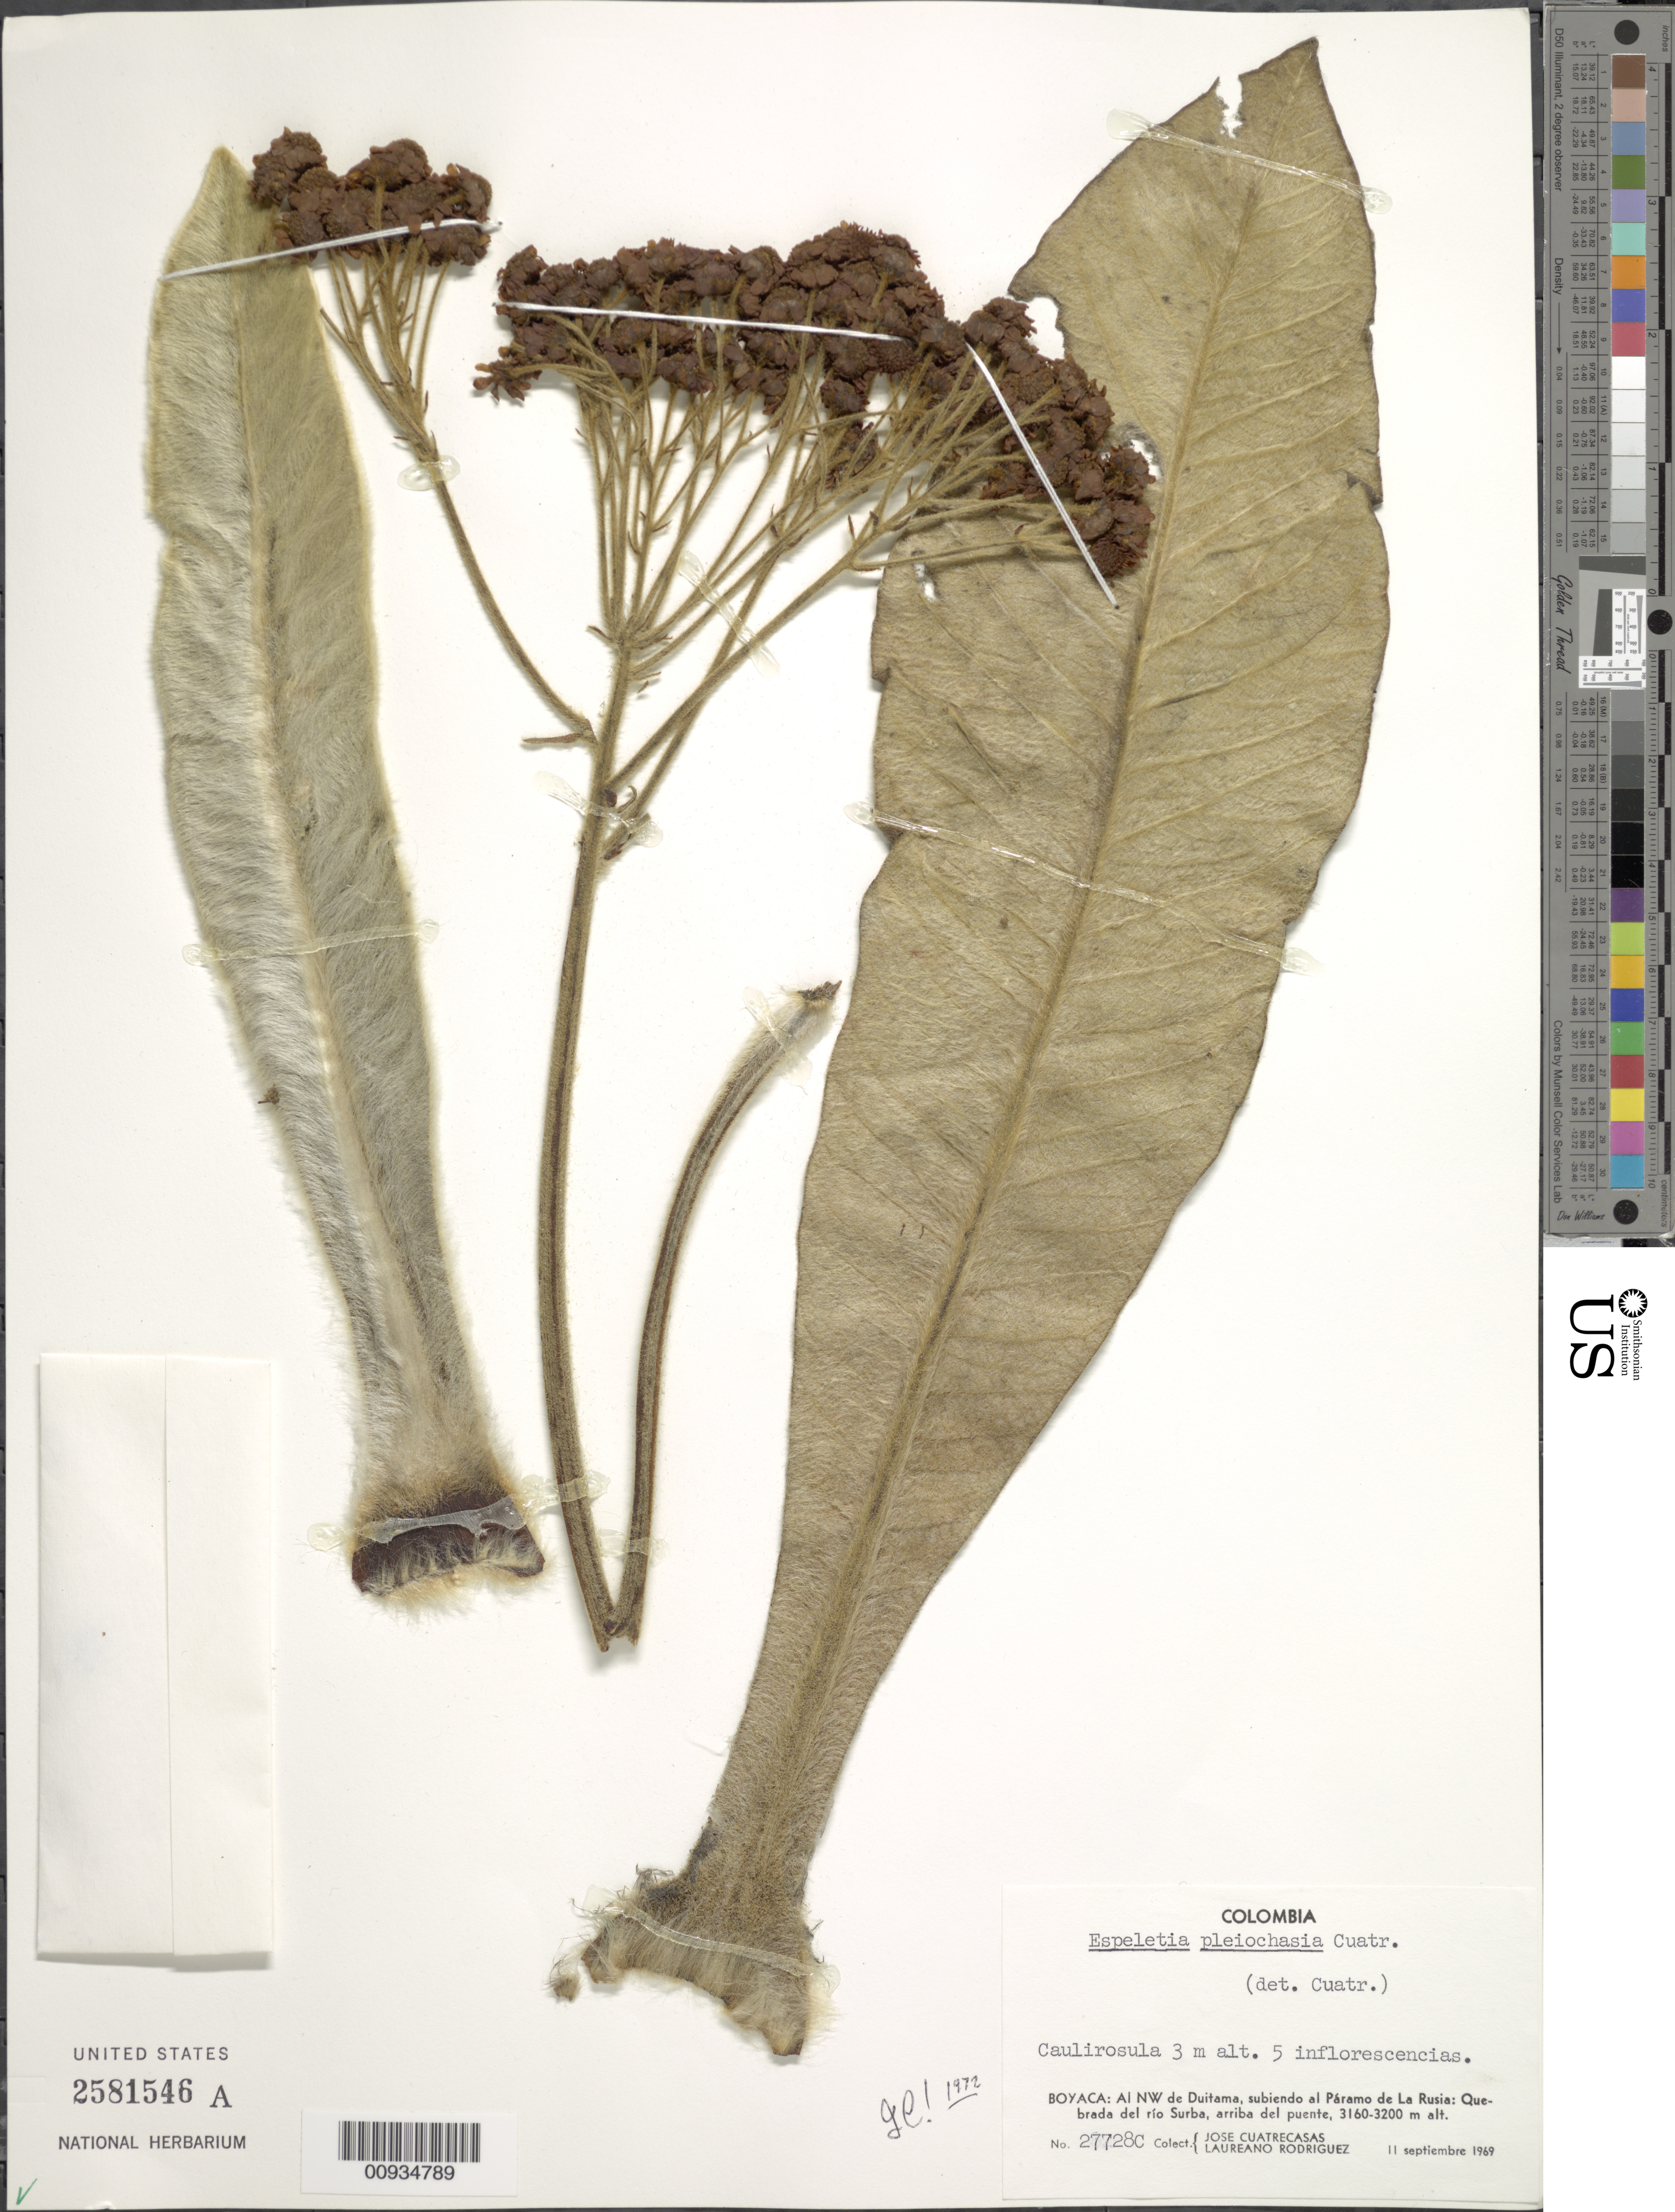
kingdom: Plantae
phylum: Tracheophyta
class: Magnoliopsida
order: Asterales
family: Asteraceae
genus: Espeletiopsis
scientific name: Espeletiopsis pleiochasia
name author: (Cuatrec.) Cuatrec.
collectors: J. Cuatrecasas & L. Rodriguez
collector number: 27728C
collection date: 1969-09-11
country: Colombia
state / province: Boyacá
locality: Al NW de Duitama, subiendo al Paramo de La Rusia, Quebrada del Rio Surba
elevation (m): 3160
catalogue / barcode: US 2581546A